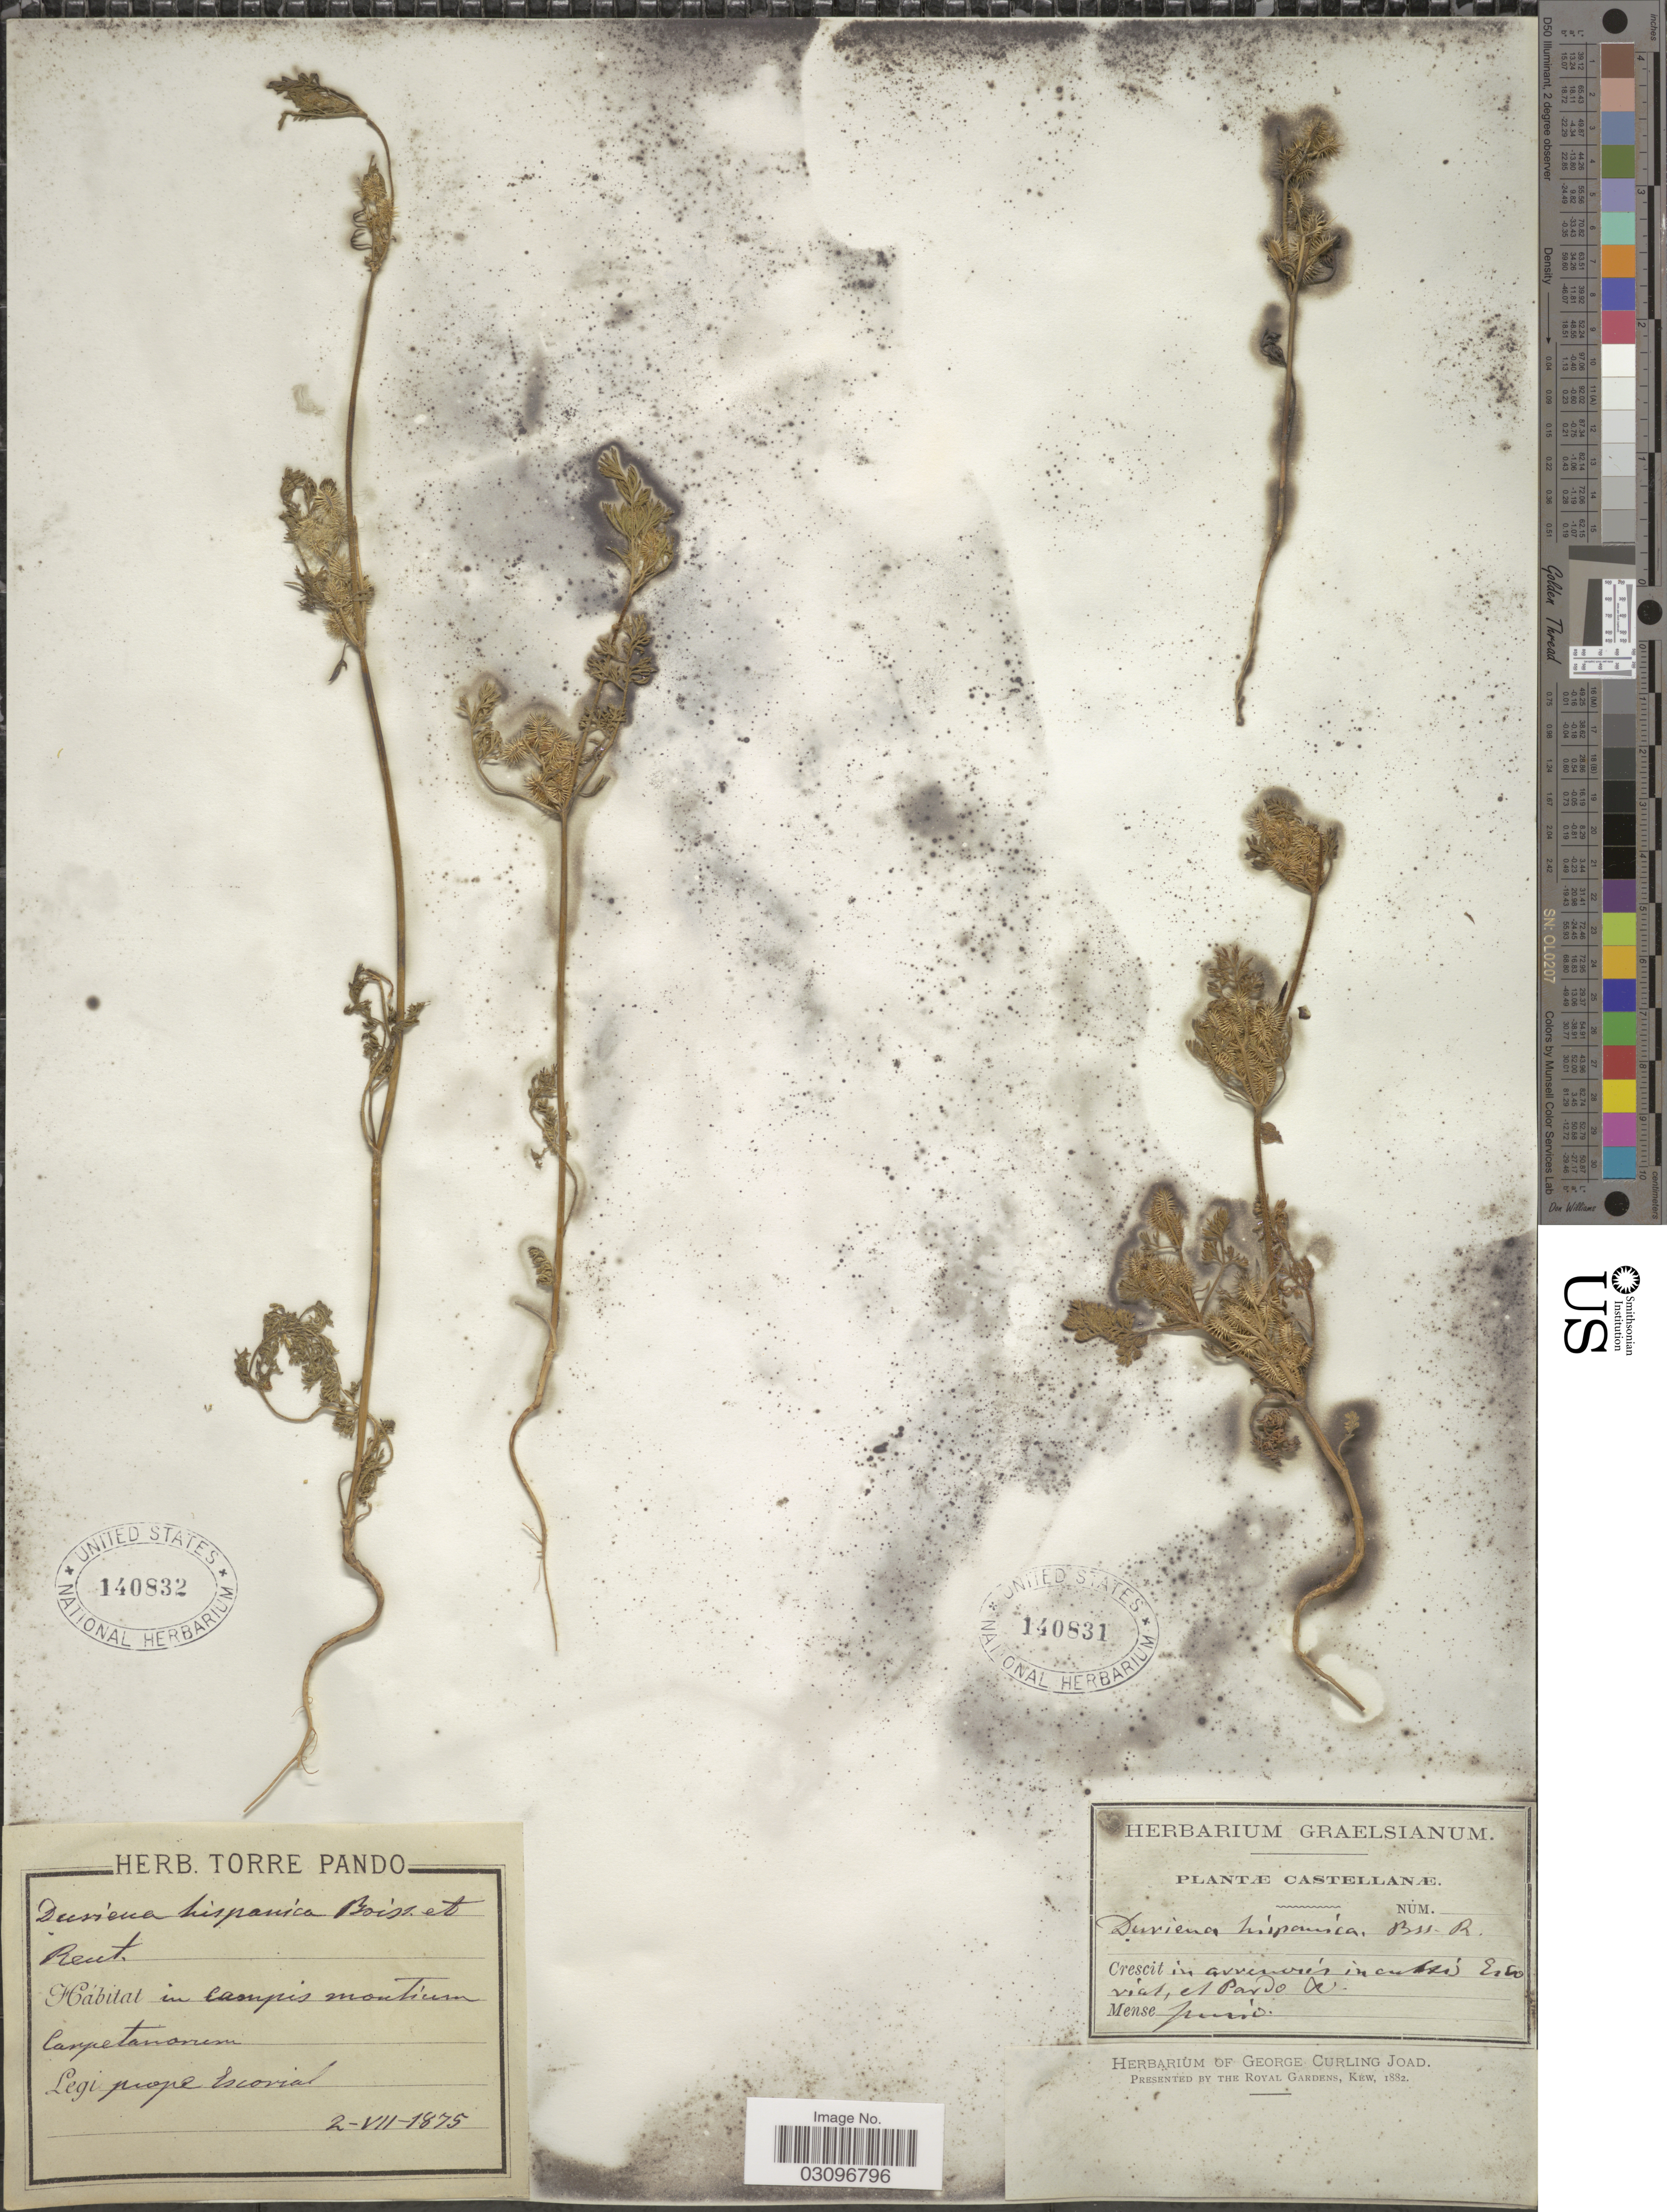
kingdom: Plantae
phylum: Tracheophyta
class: Magnoliopsida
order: Apiales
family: Apiaceae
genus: Daucus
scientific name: Daucus hispanicus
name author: Gouan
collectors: ex Herb. Graelsianum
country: Spain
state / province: Madrid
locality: Escovial, el Pardo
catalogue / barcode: US 140831